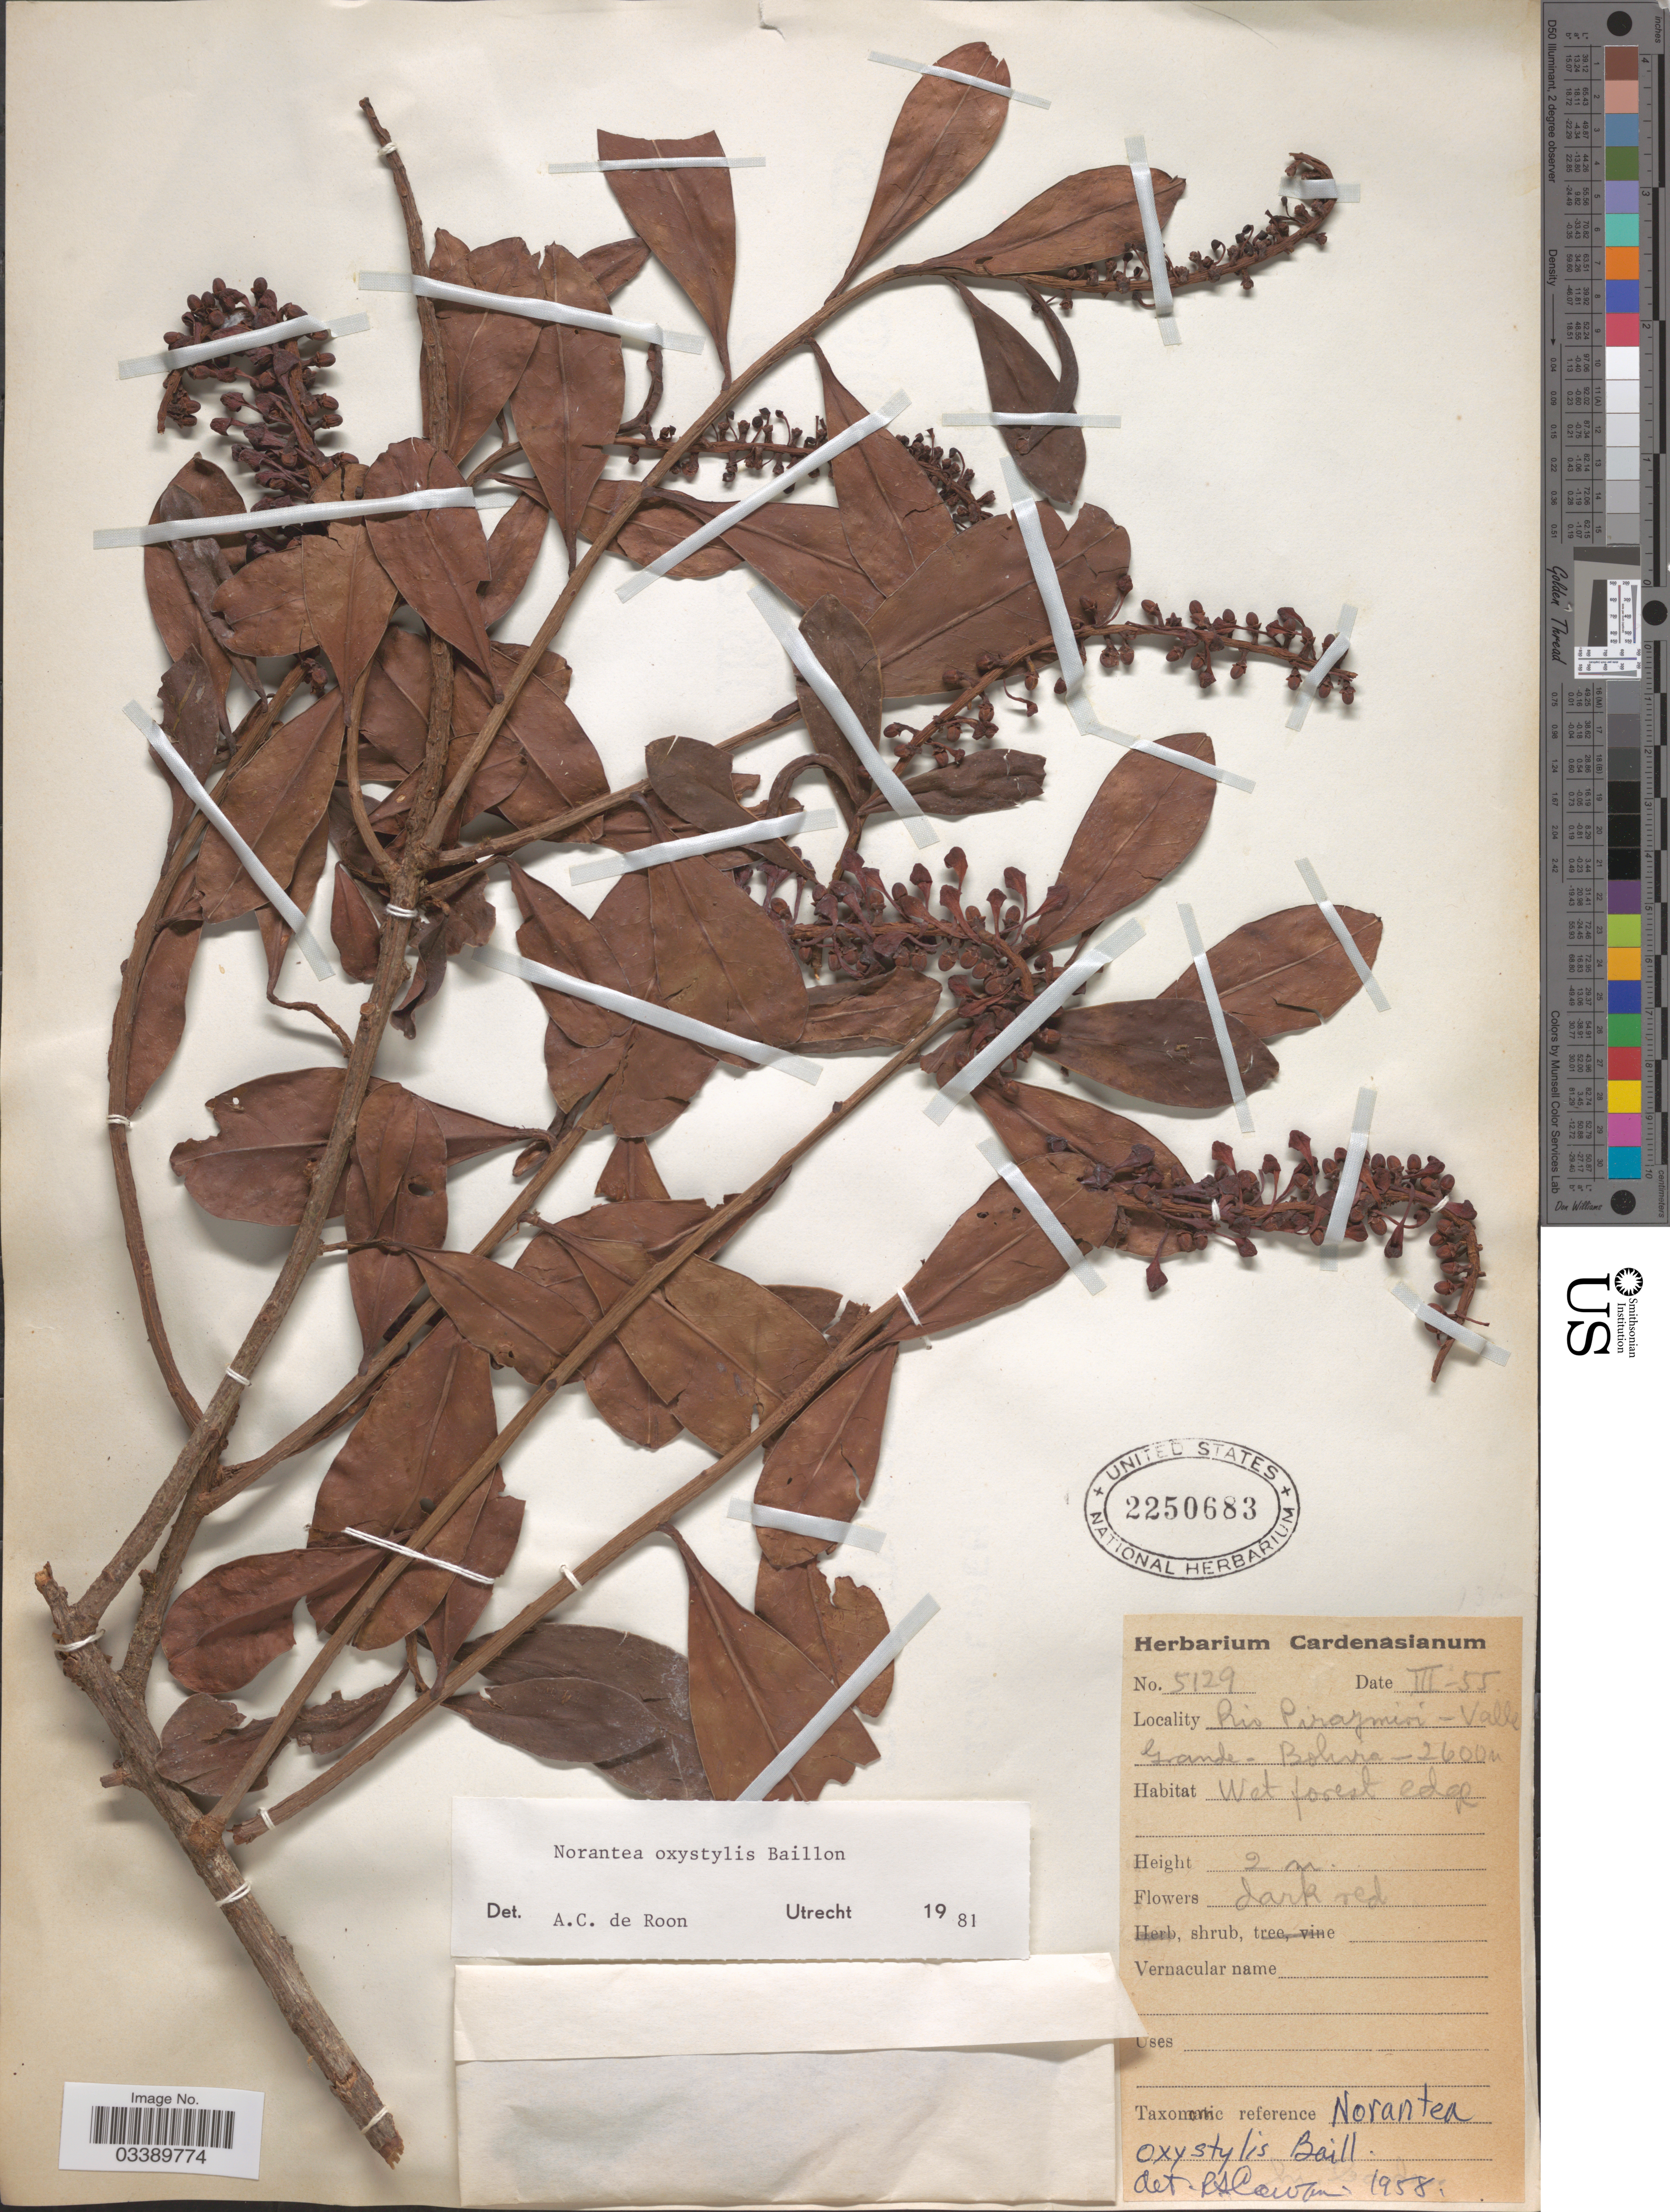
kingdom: Plantae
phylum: Tracheophyta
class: Magnoliopsida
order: Ericales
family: Marcgraviaceae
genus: Sarcopera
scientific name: Sarcopera oxystylis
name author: (Baill.) Bedell ex Gir.-Cañas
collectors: ex herb. Cardenasianum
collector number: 5129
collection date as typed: Transcribed d/m/y: /3/55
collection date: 1955-03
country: Bolivia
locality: Rio Paraimiri - Valle Grande.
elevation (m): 2600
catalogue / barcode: US 2250683